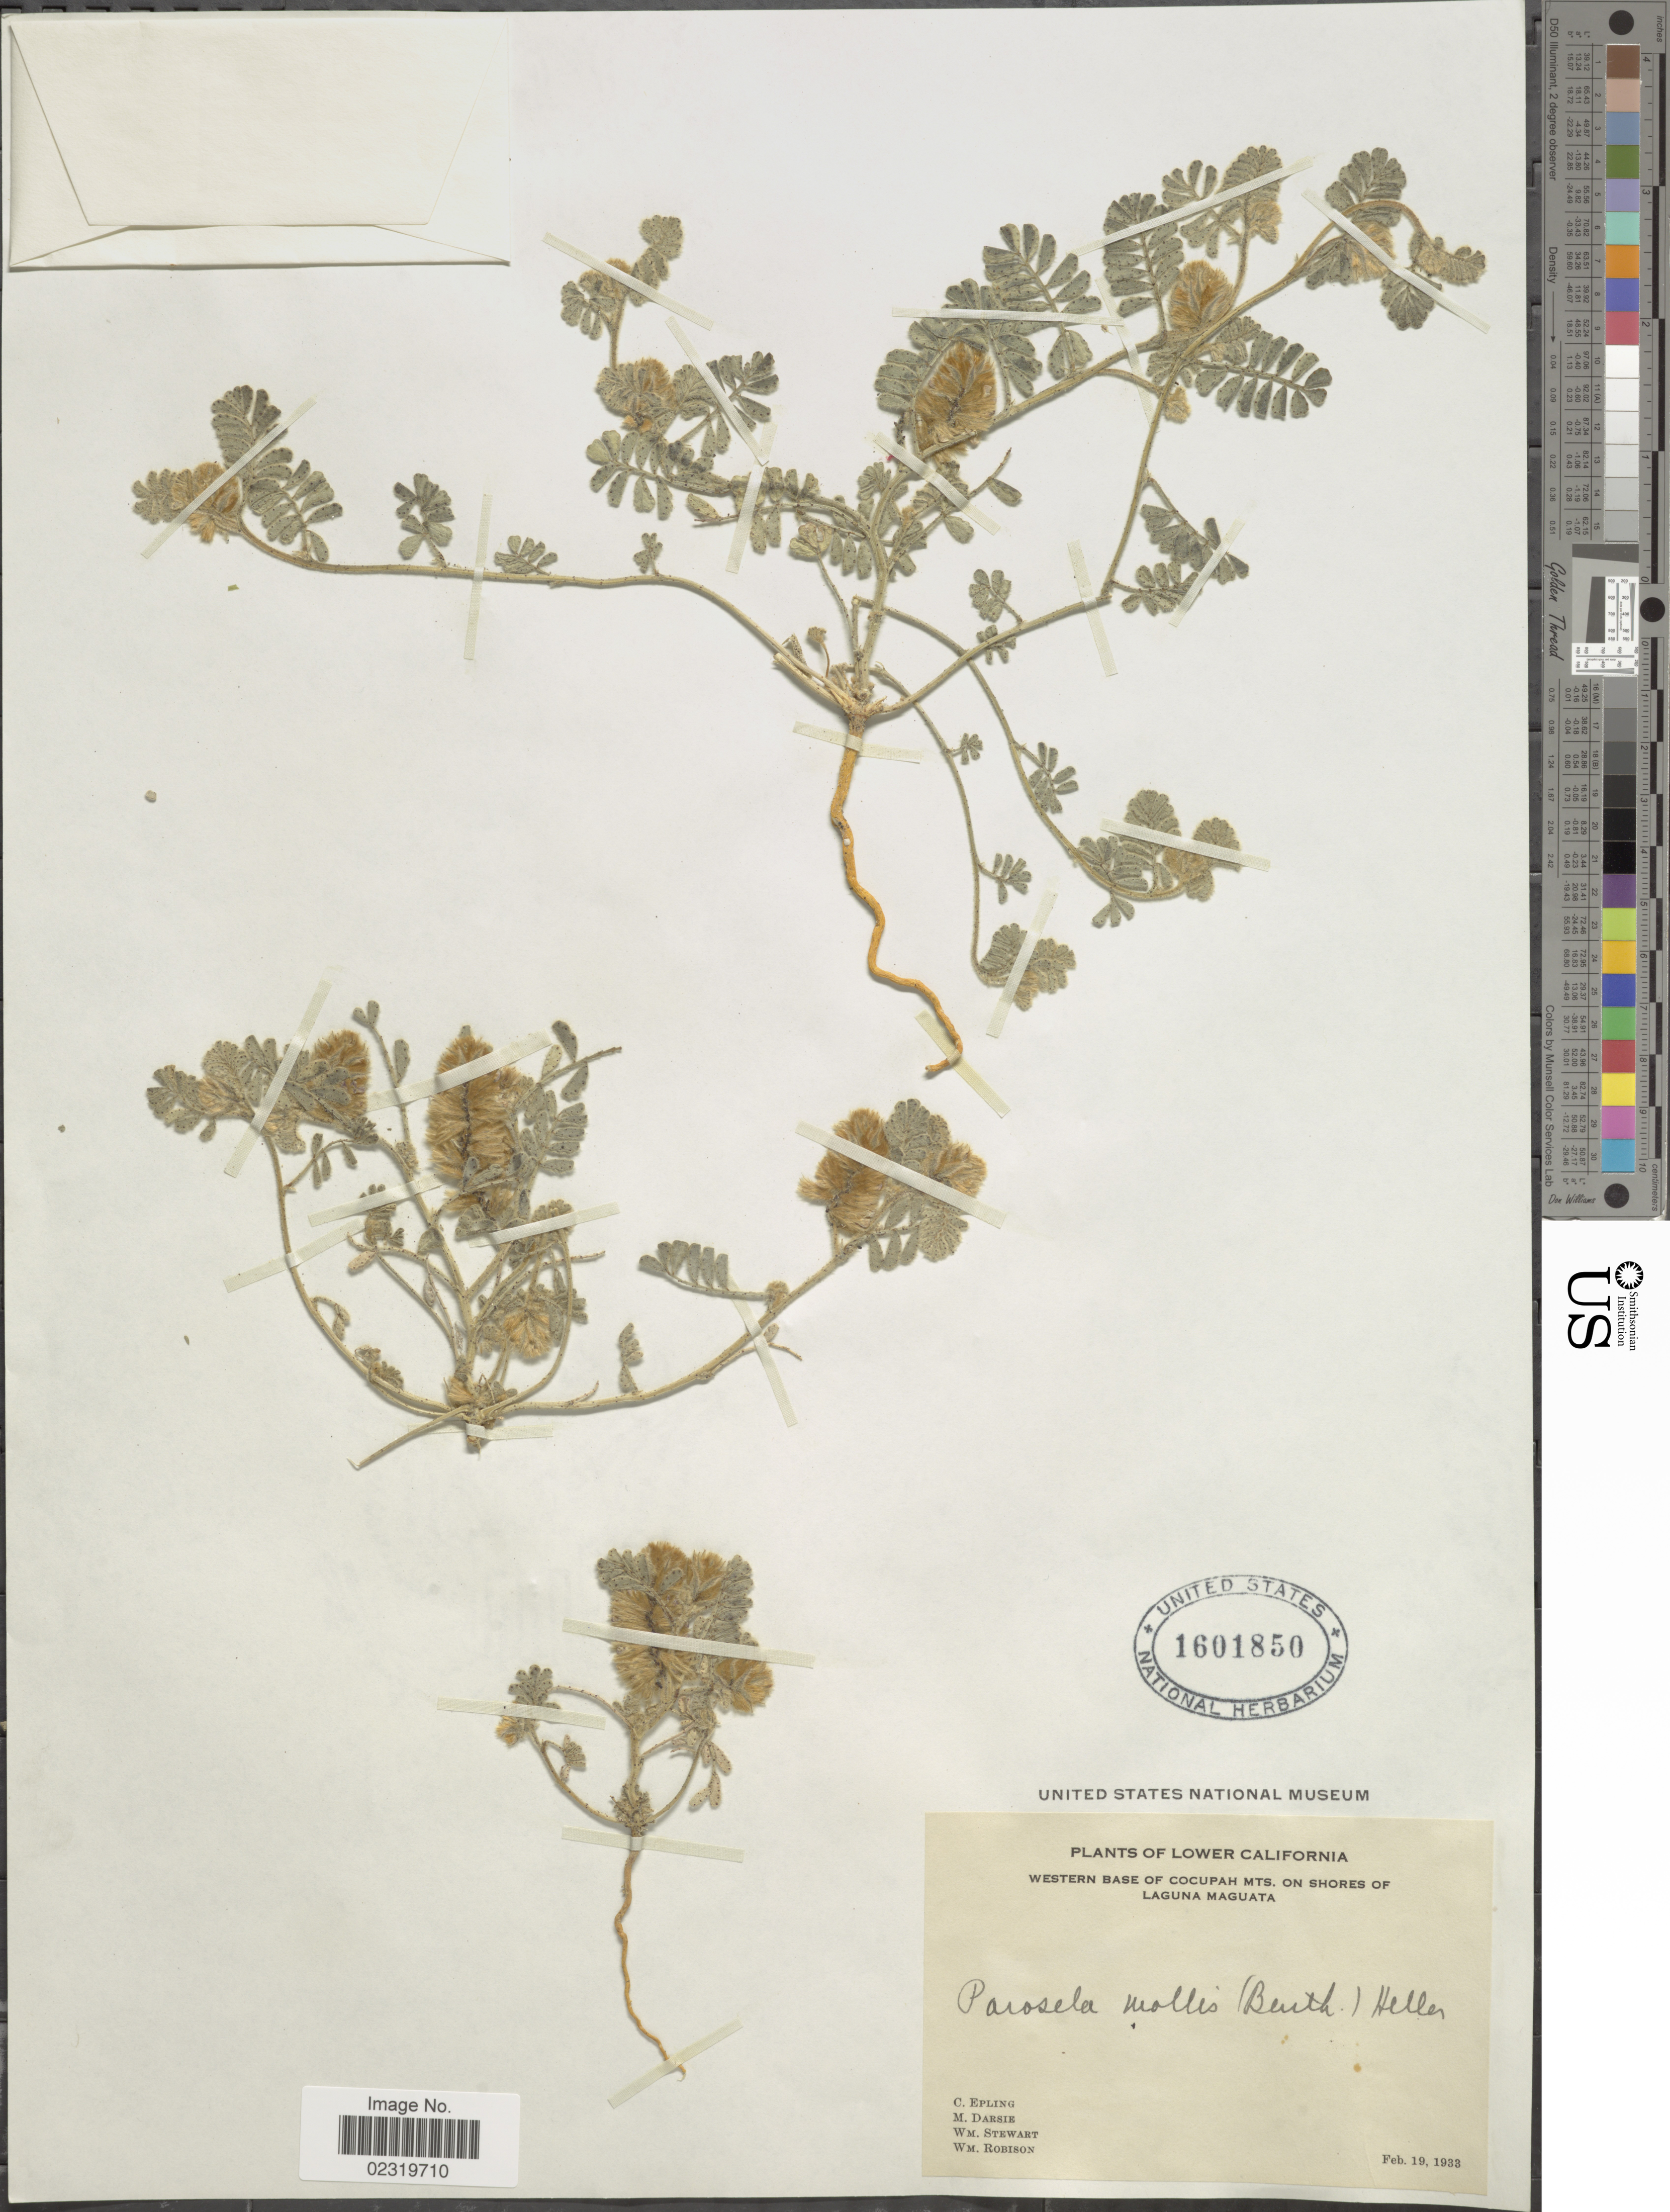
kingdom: Plantae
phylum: Tracheophyta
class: Magnoliopsida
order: Fabales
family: Fabaceae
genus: Dalea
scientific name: Dalea mollis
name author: Benth.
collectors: C. C. Epling, M. Darsie, W. Stewart & W. Robison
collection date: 1933-02-19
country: Mexico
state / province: Baja California Norte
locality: Lower California, western base of Cocupah Mts on shores of Laguna Maguata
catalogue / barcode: US 1601850